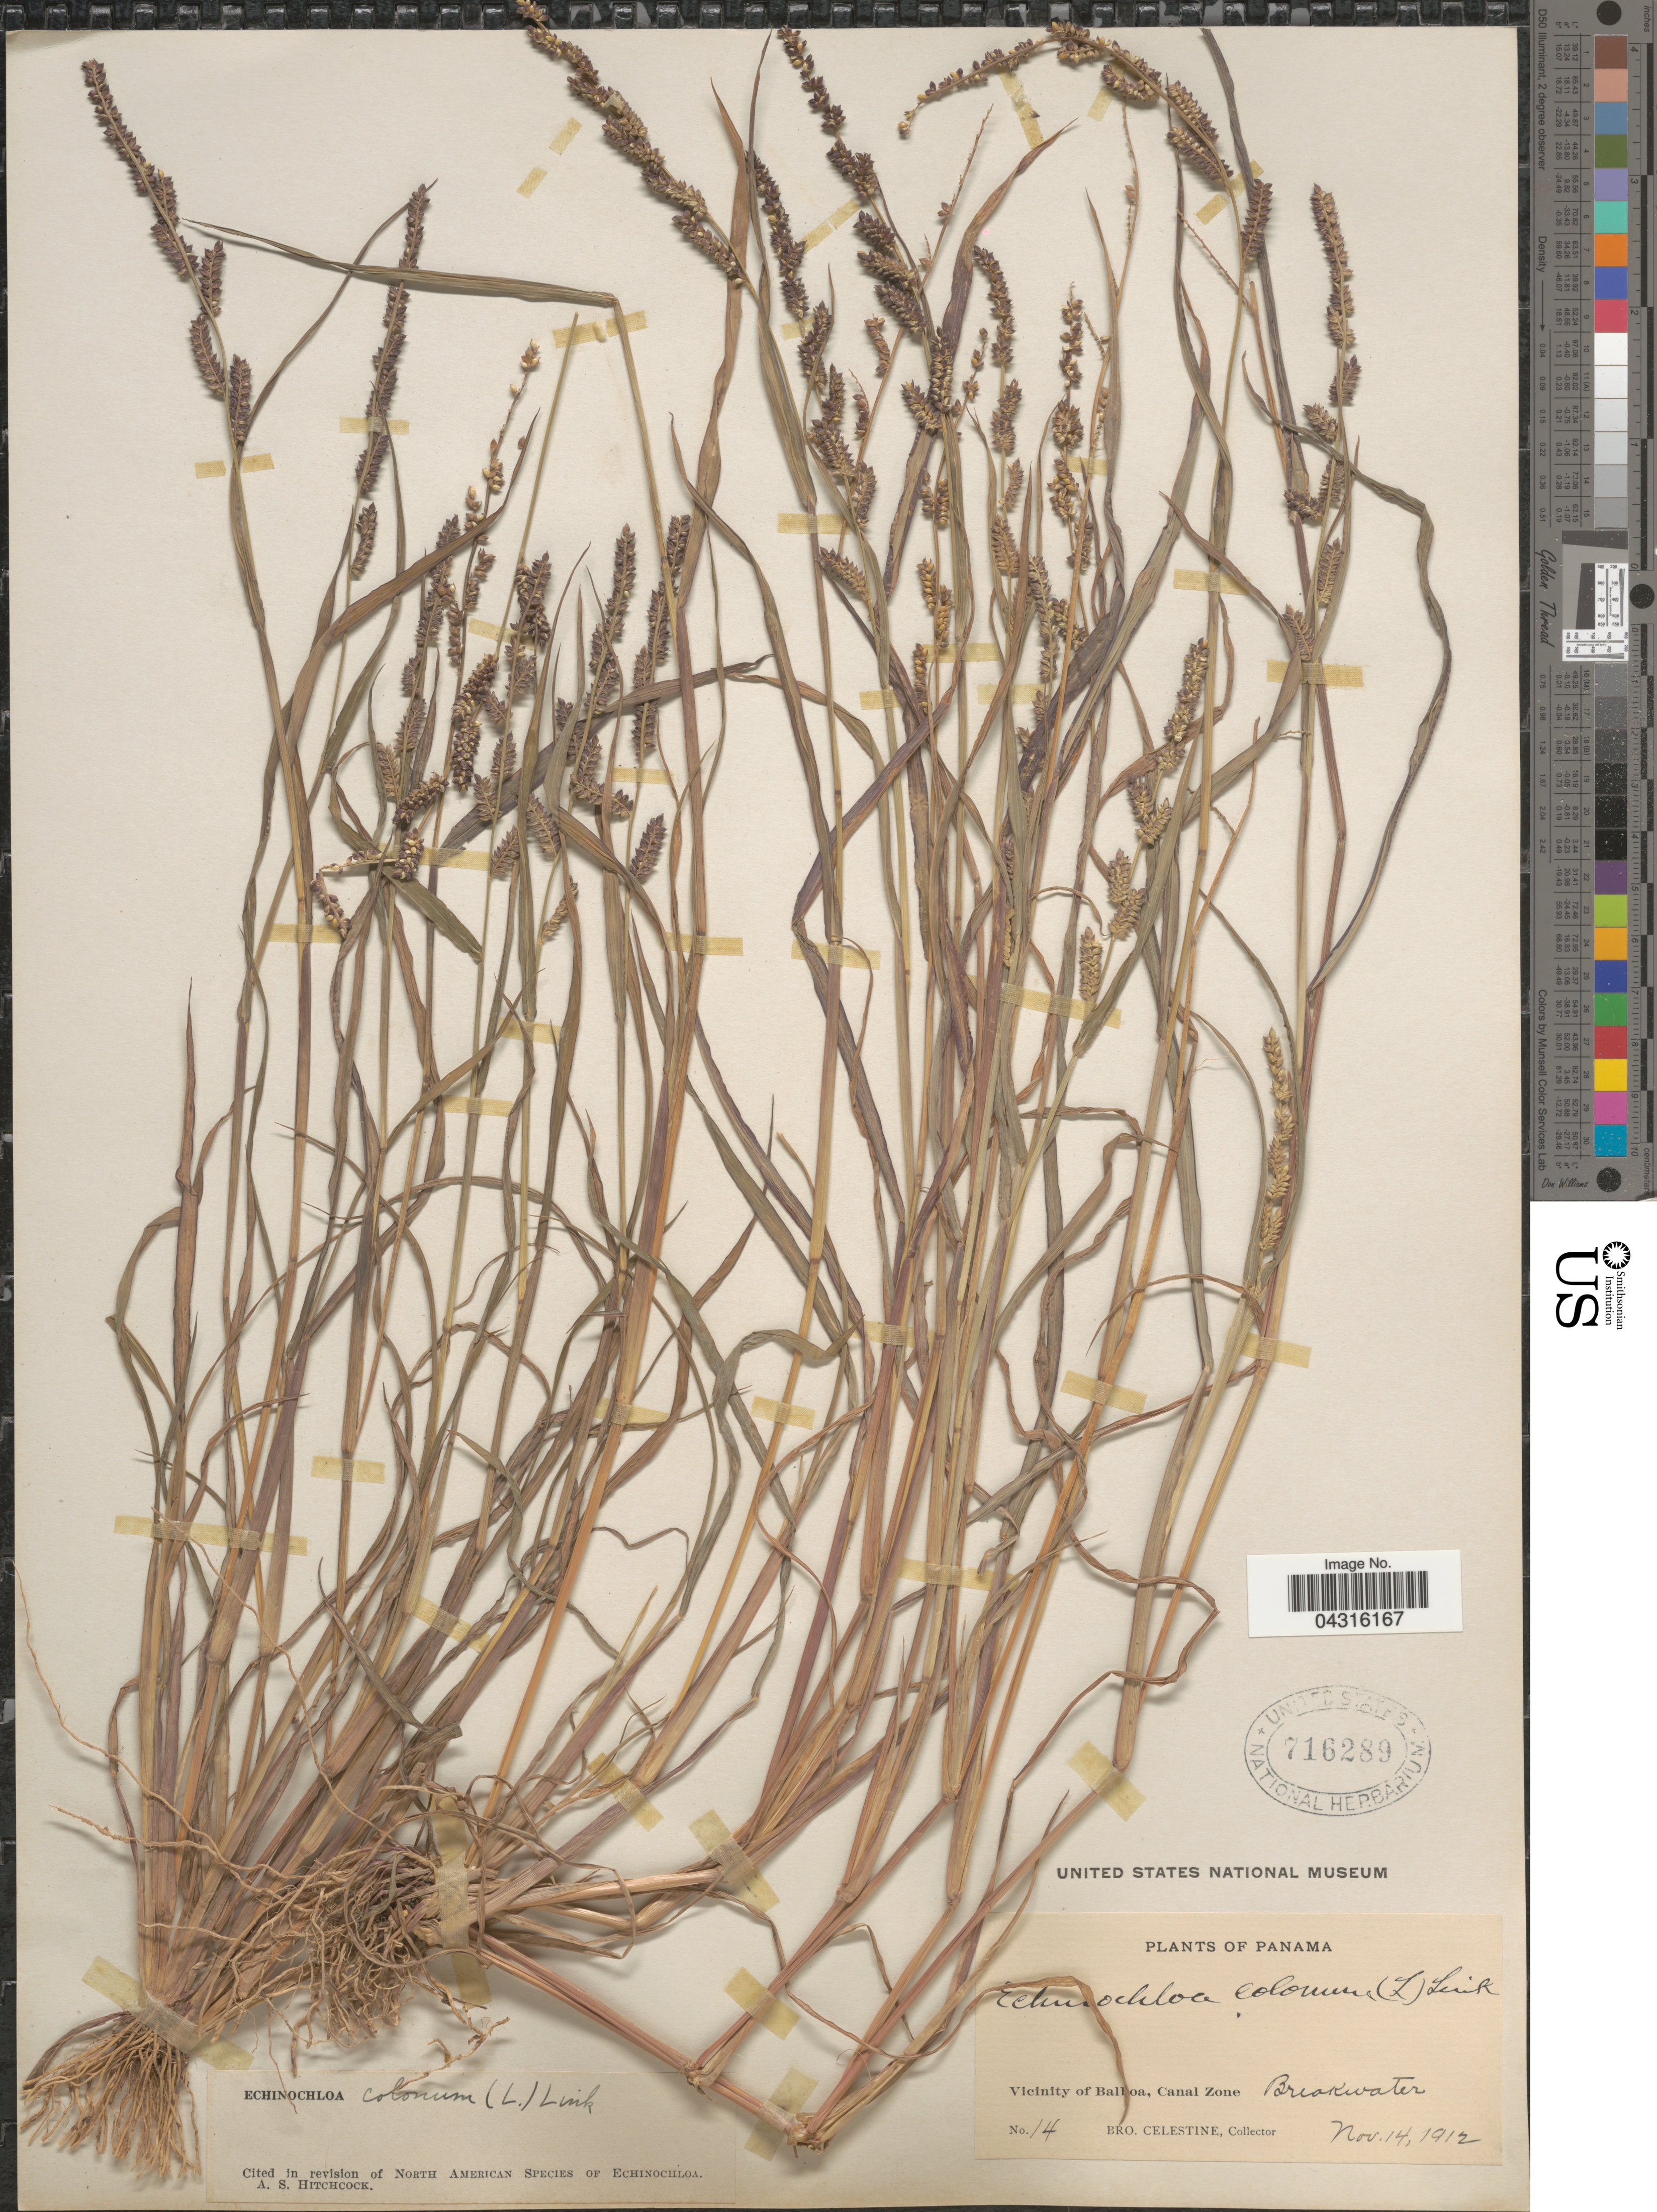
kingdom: Plantae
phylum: Tracheophyta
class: Liliopsida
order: Poales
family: Poaceae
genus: Echinochloa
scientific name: Echinochloa colona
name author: (L.) Link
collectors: B. Celestine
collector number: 14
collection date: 1912-11-14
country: Panama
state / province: Panamá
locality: Vicinity of Balboa, Canal Zone. Breakwater.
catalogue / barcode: US 716289